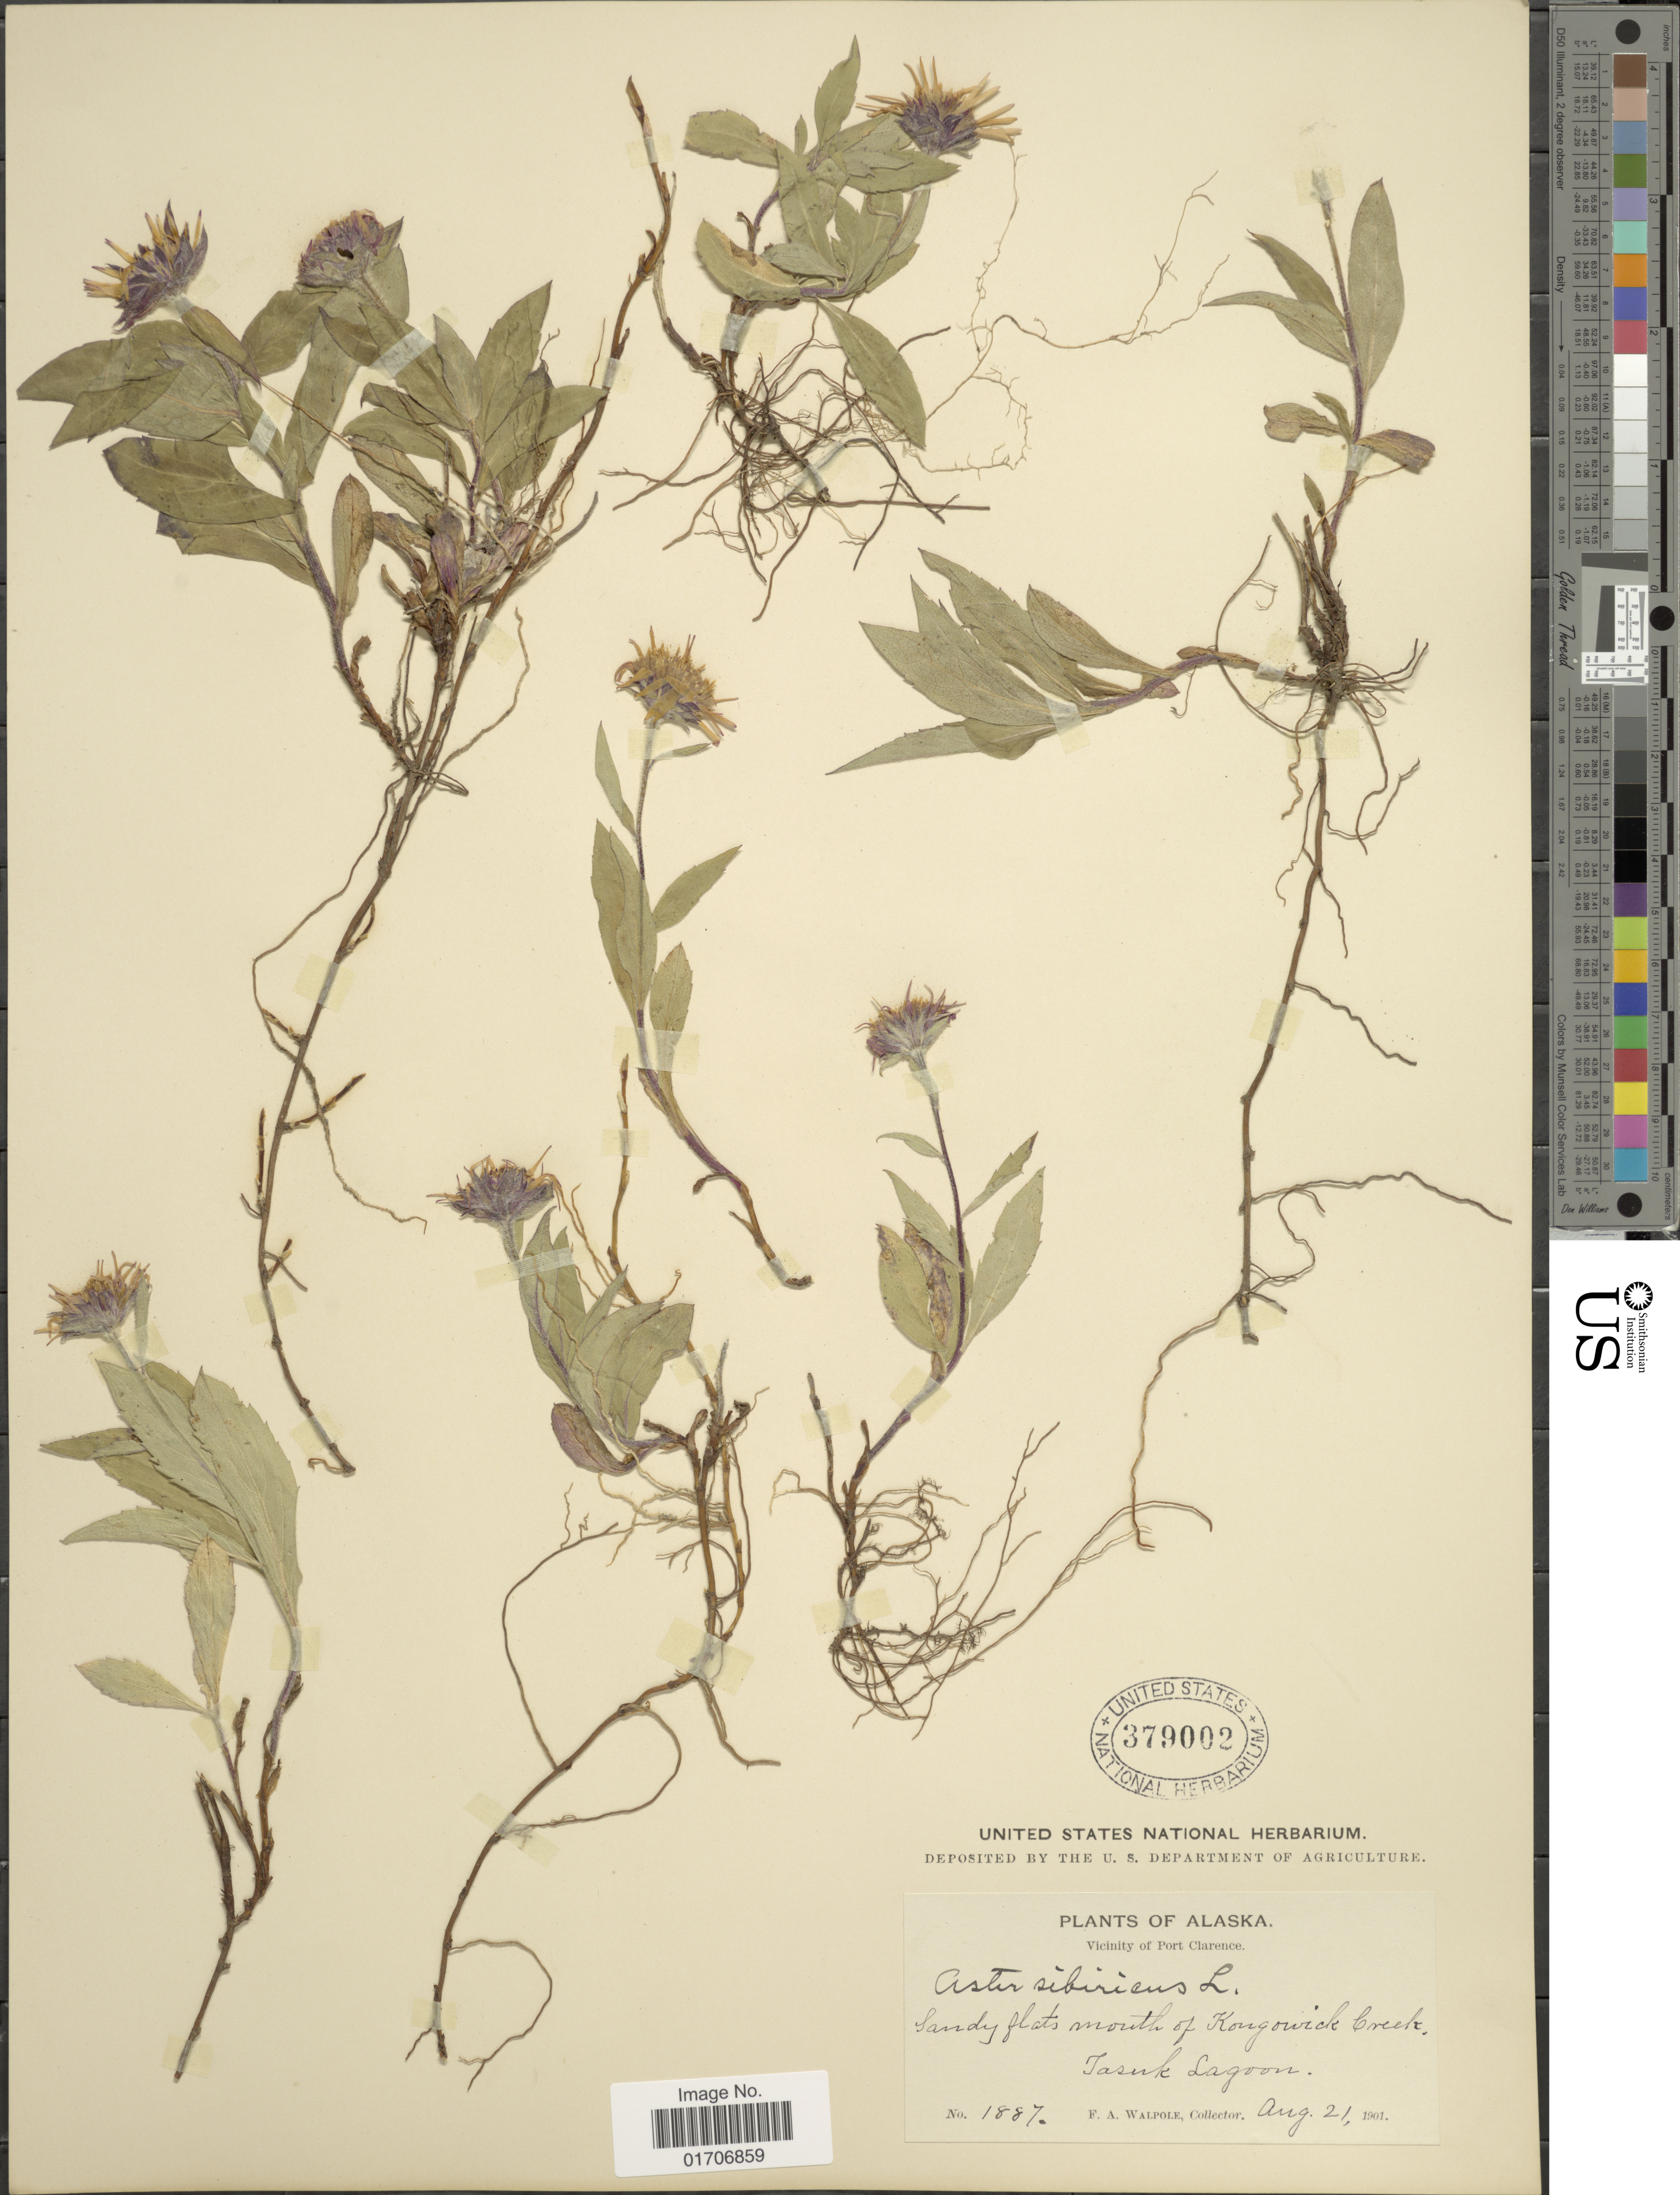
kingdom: Plantae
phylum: Tracheophyta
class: Magnoliopsida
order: Asterales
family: Asteraceae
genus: Eurybia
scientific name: Eurybia sibirica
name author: (L.) G.L. Nesom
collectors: F. Walpole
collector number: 1887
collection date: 1901-08-21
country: United States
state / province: Alaska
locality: Vicinity of Port Clarence. Sandy flats mouth of Kongowick Creek, Tasuk Lagoon.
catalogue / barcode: US 379002